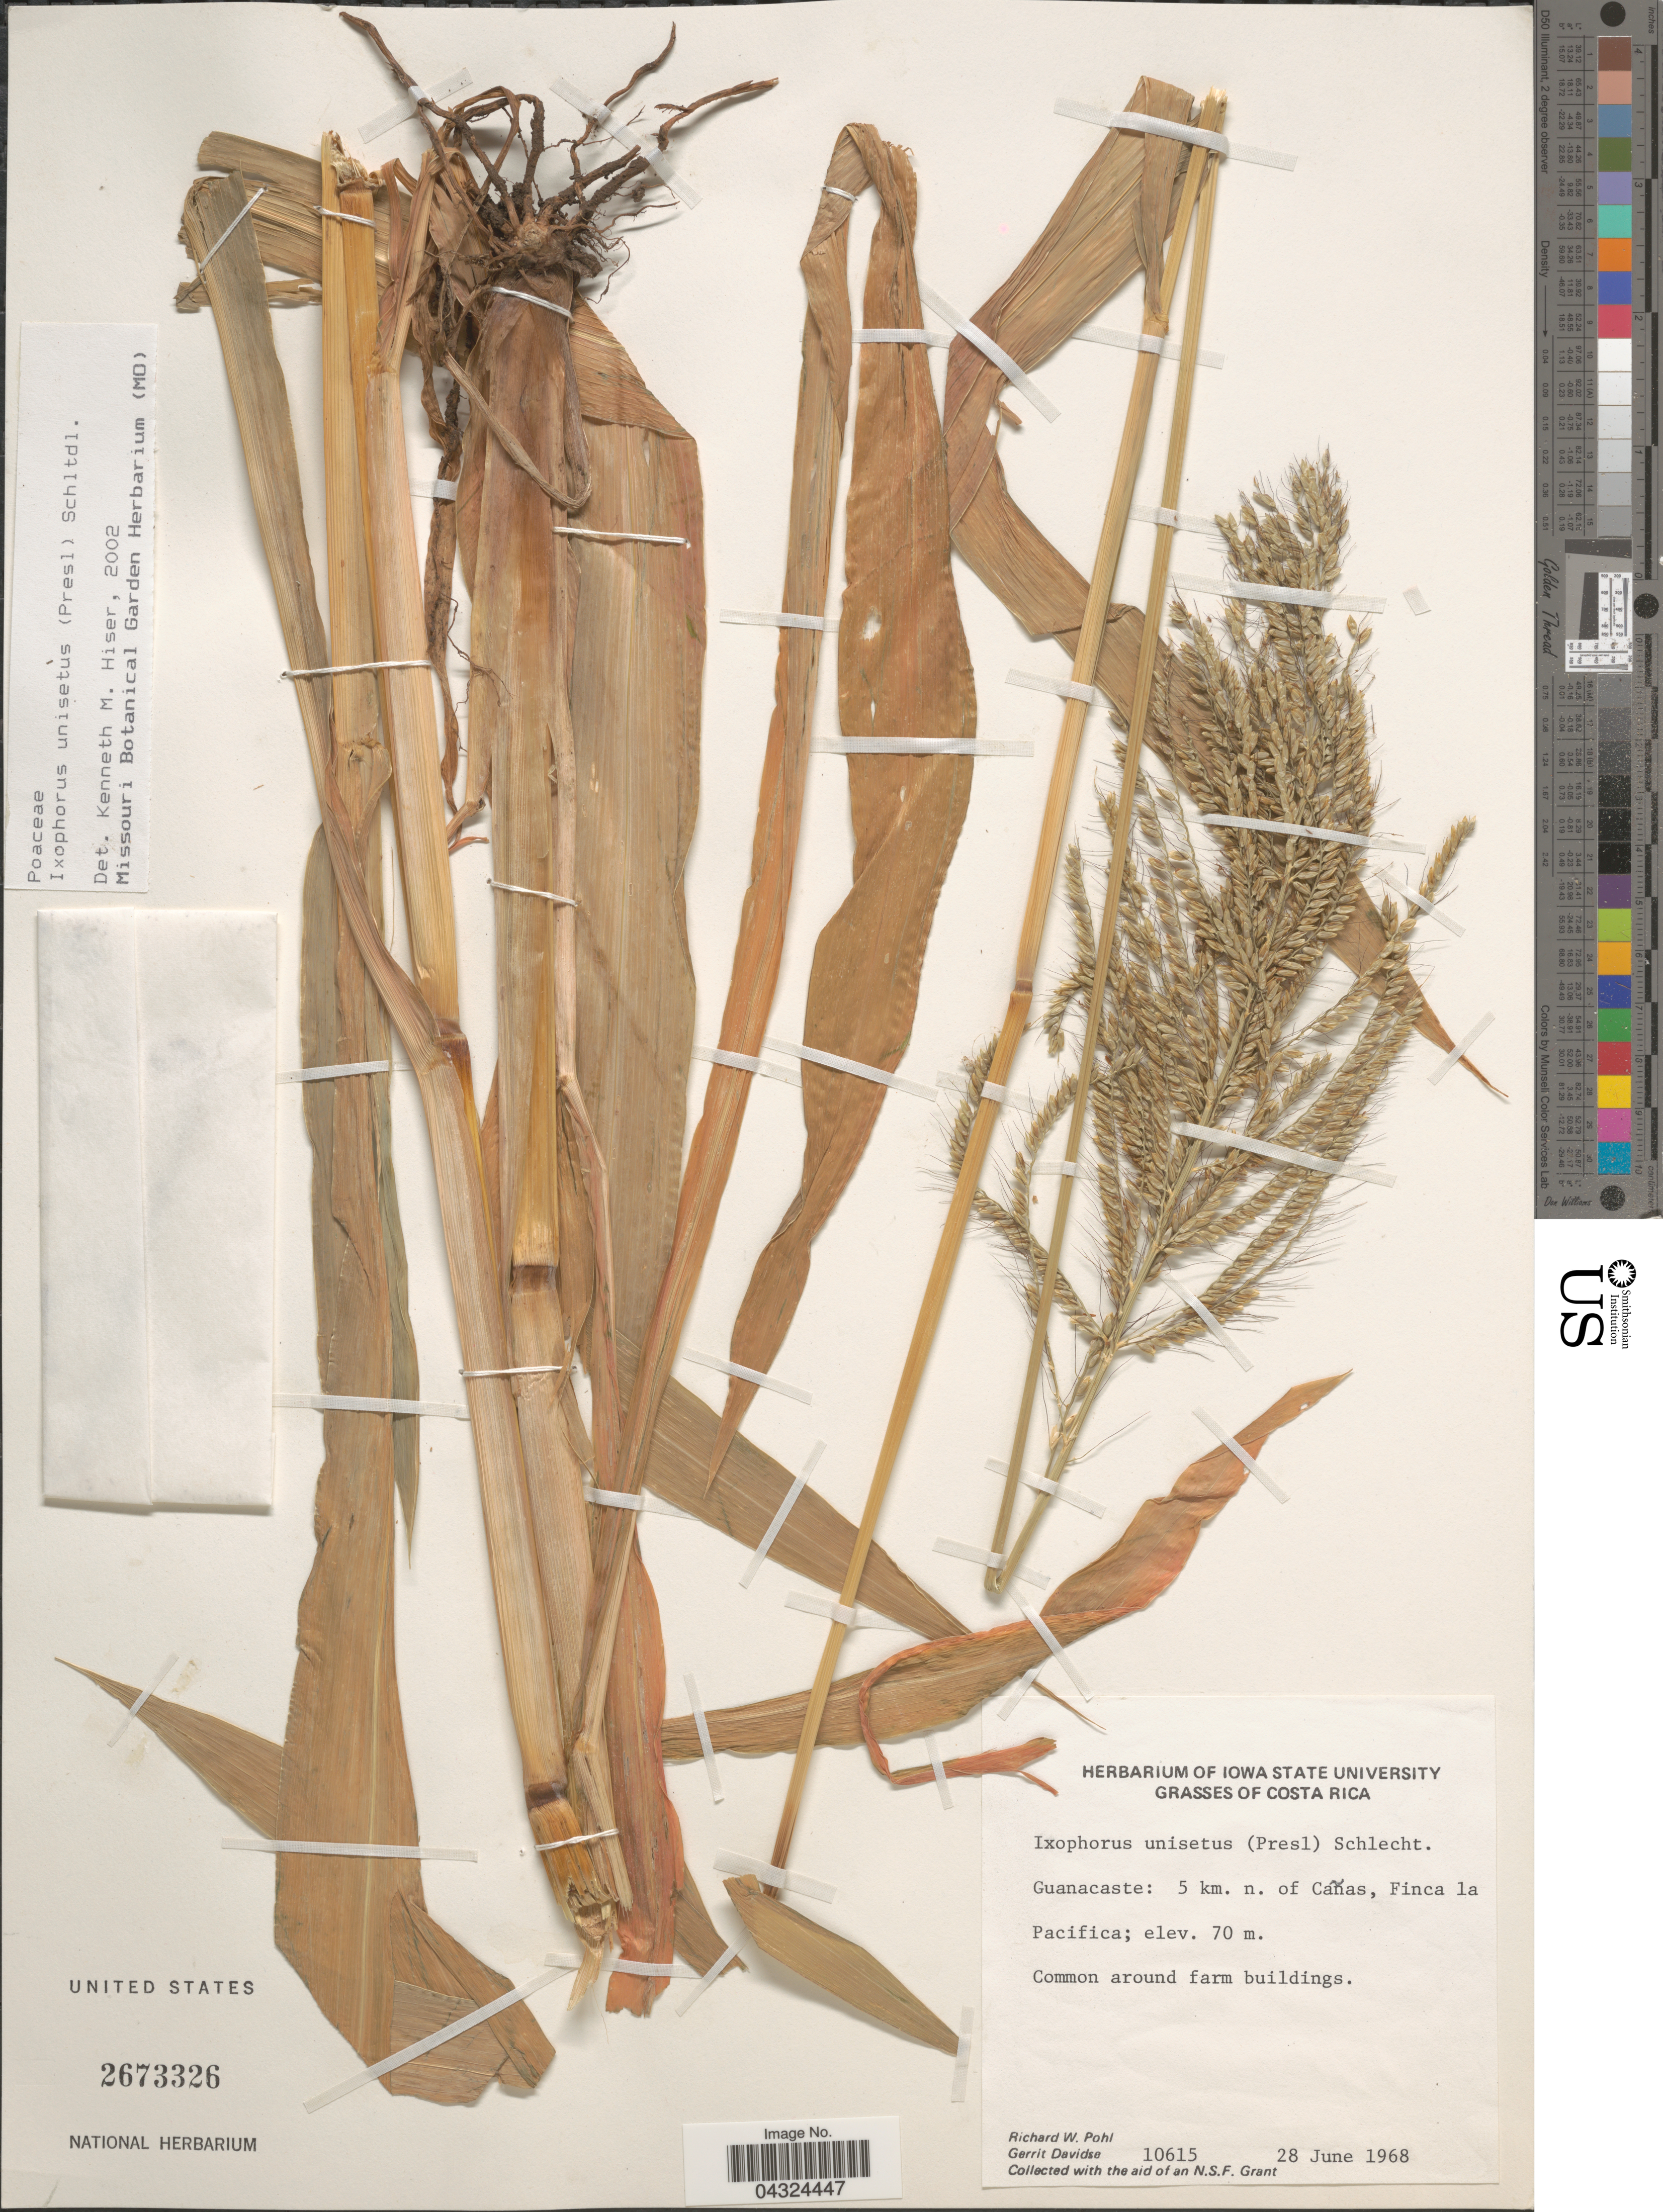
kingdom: Plantae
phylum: Tracheophyta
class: Liliopsida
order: Poales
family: Poaceae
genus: Ixophorus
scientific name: Ixophorus unisetus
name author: (J. Presl) Schltdl.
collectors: R. W. Pohl & G. Davidse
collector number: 10615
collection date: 1968-06-28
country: Costa Rica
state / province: Guanacaste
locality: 5 km. n. of Cañas, Finca la Pacifica.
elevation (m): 70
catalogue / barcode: US 2673326